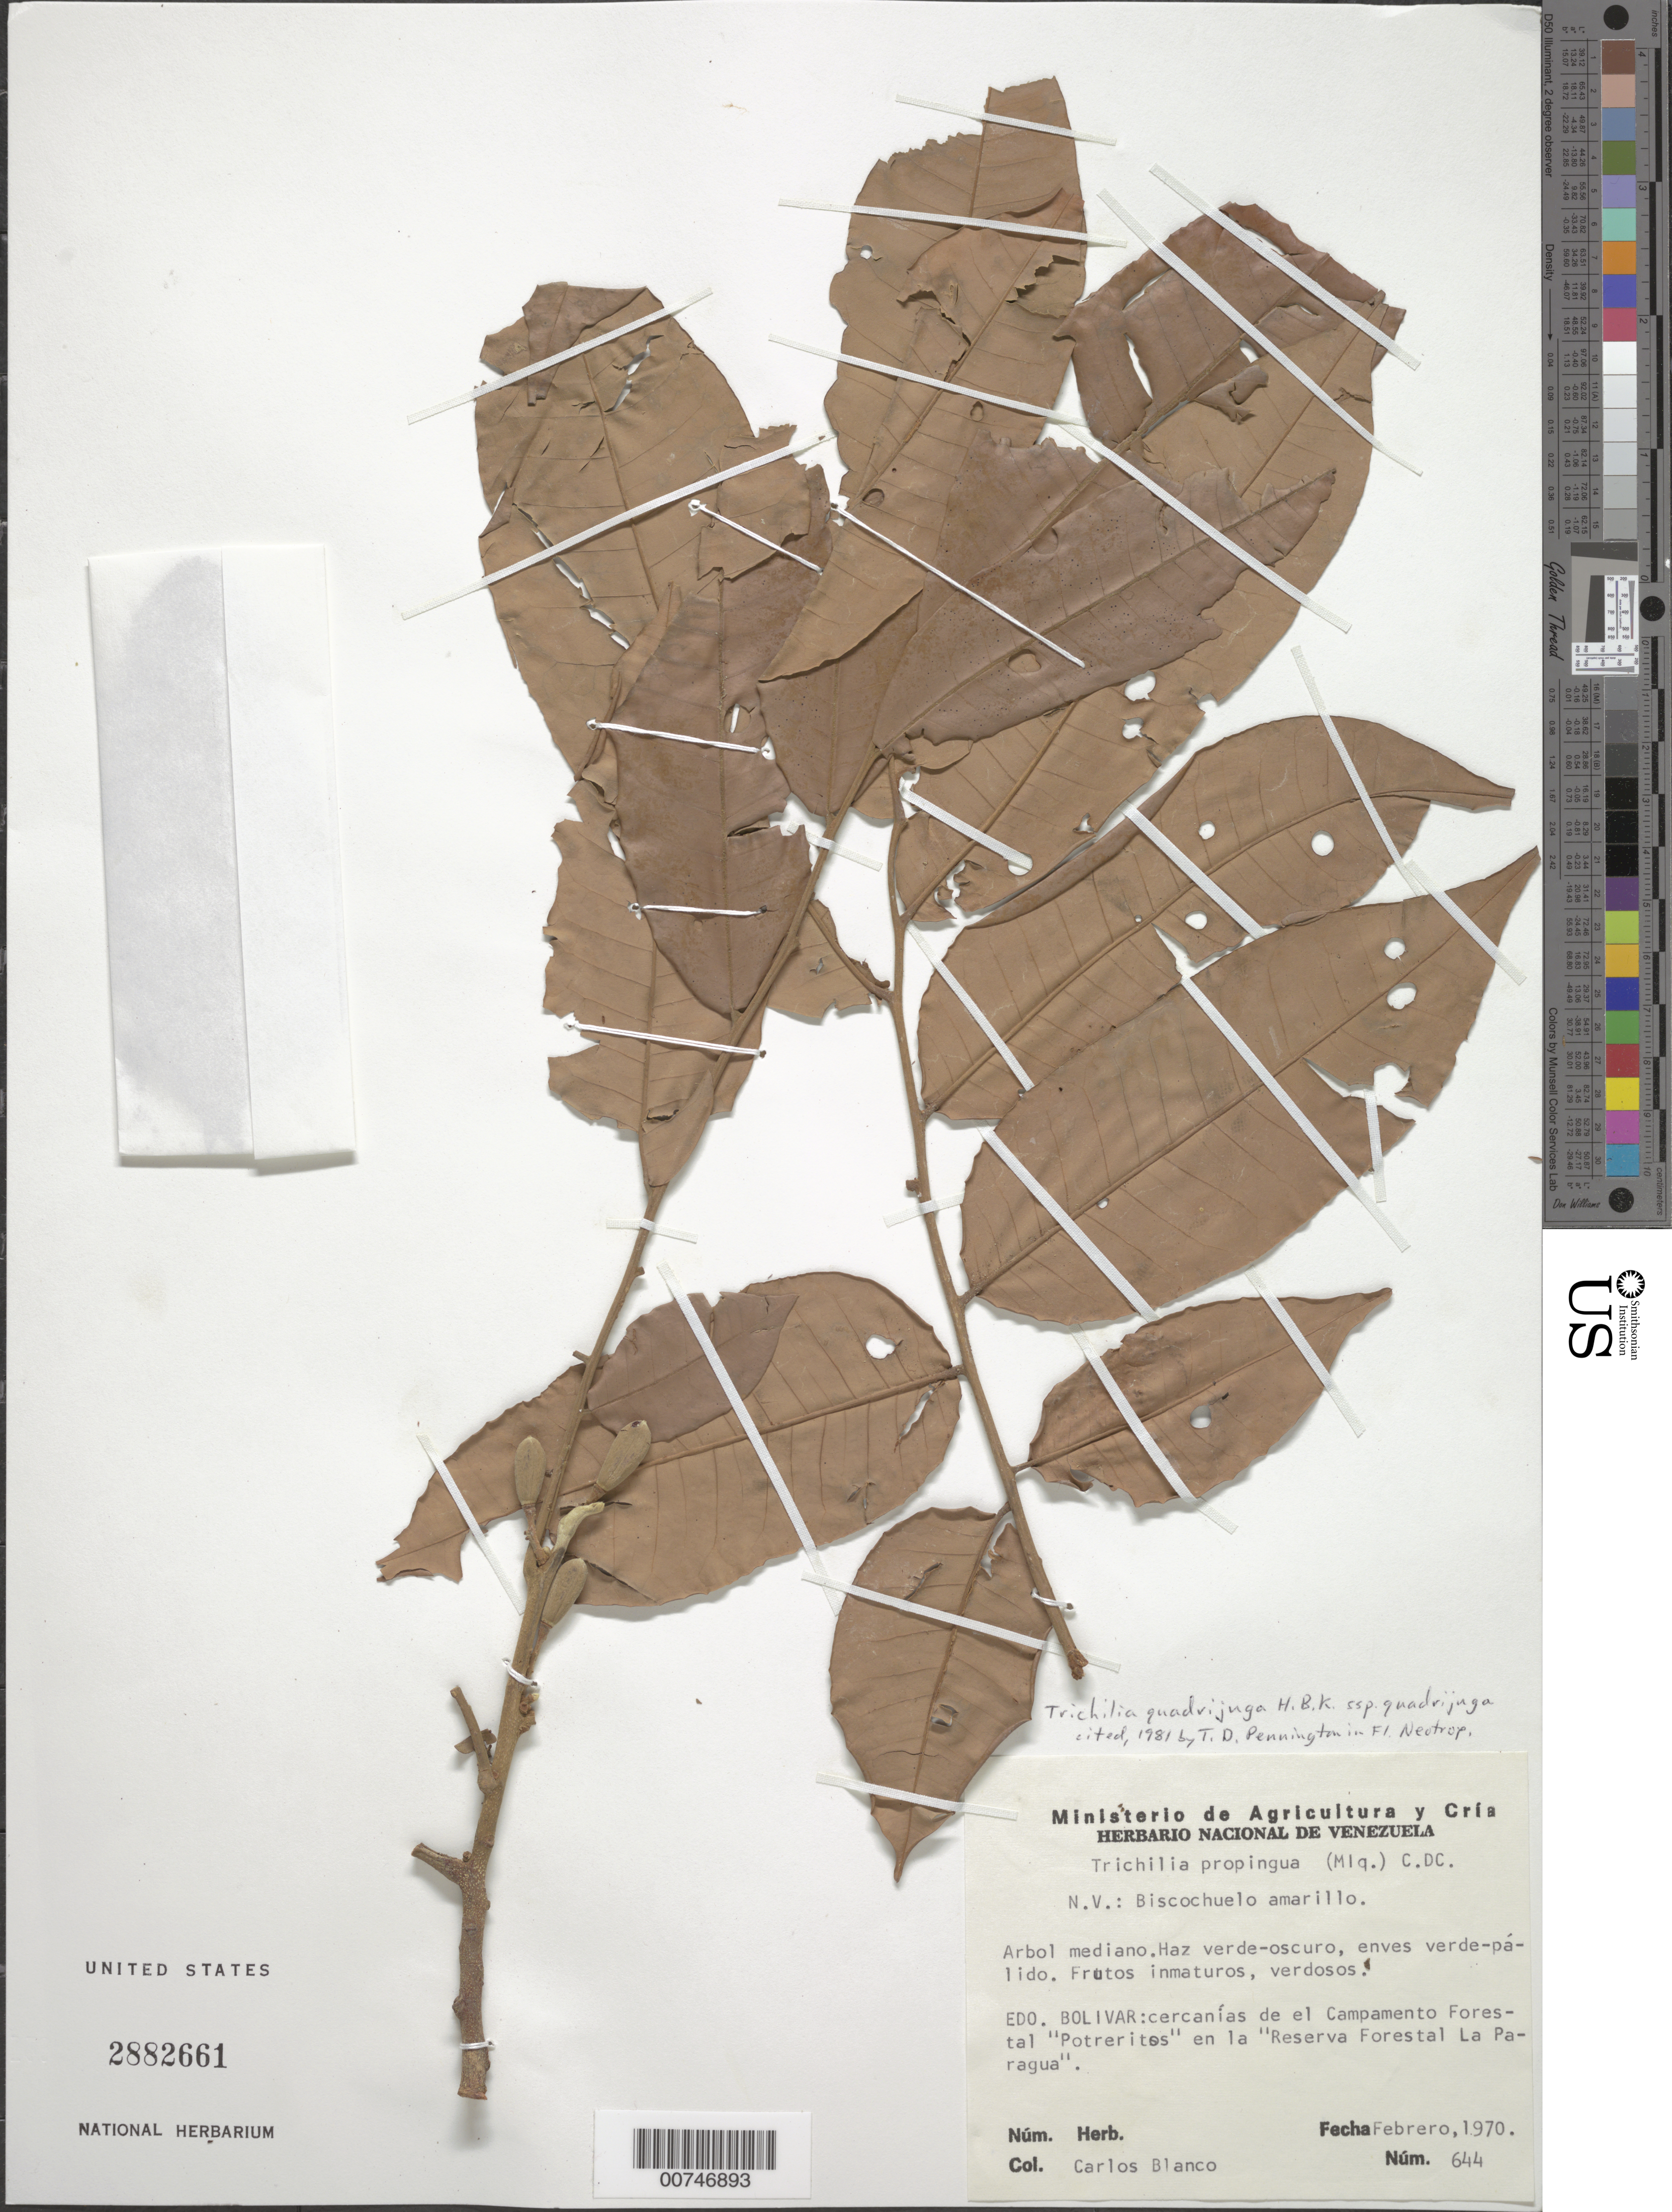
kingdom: Plantae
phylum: Tracheophyta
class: Magnoliopsida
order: Sapindales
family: Meliaceae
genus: Trichilia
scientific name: Trichilia quadrijuga subsp. quadrijuga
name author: Kunth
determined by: Pennington, T. D., (K)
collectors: C. A. Blanco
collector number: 644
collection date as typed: Feb-70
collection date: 1970-02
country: Venezuela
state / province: Bolívar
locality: Campamento Forestal "Potreritos", Reserva Forestal La Paragua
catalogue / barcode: US 2882661